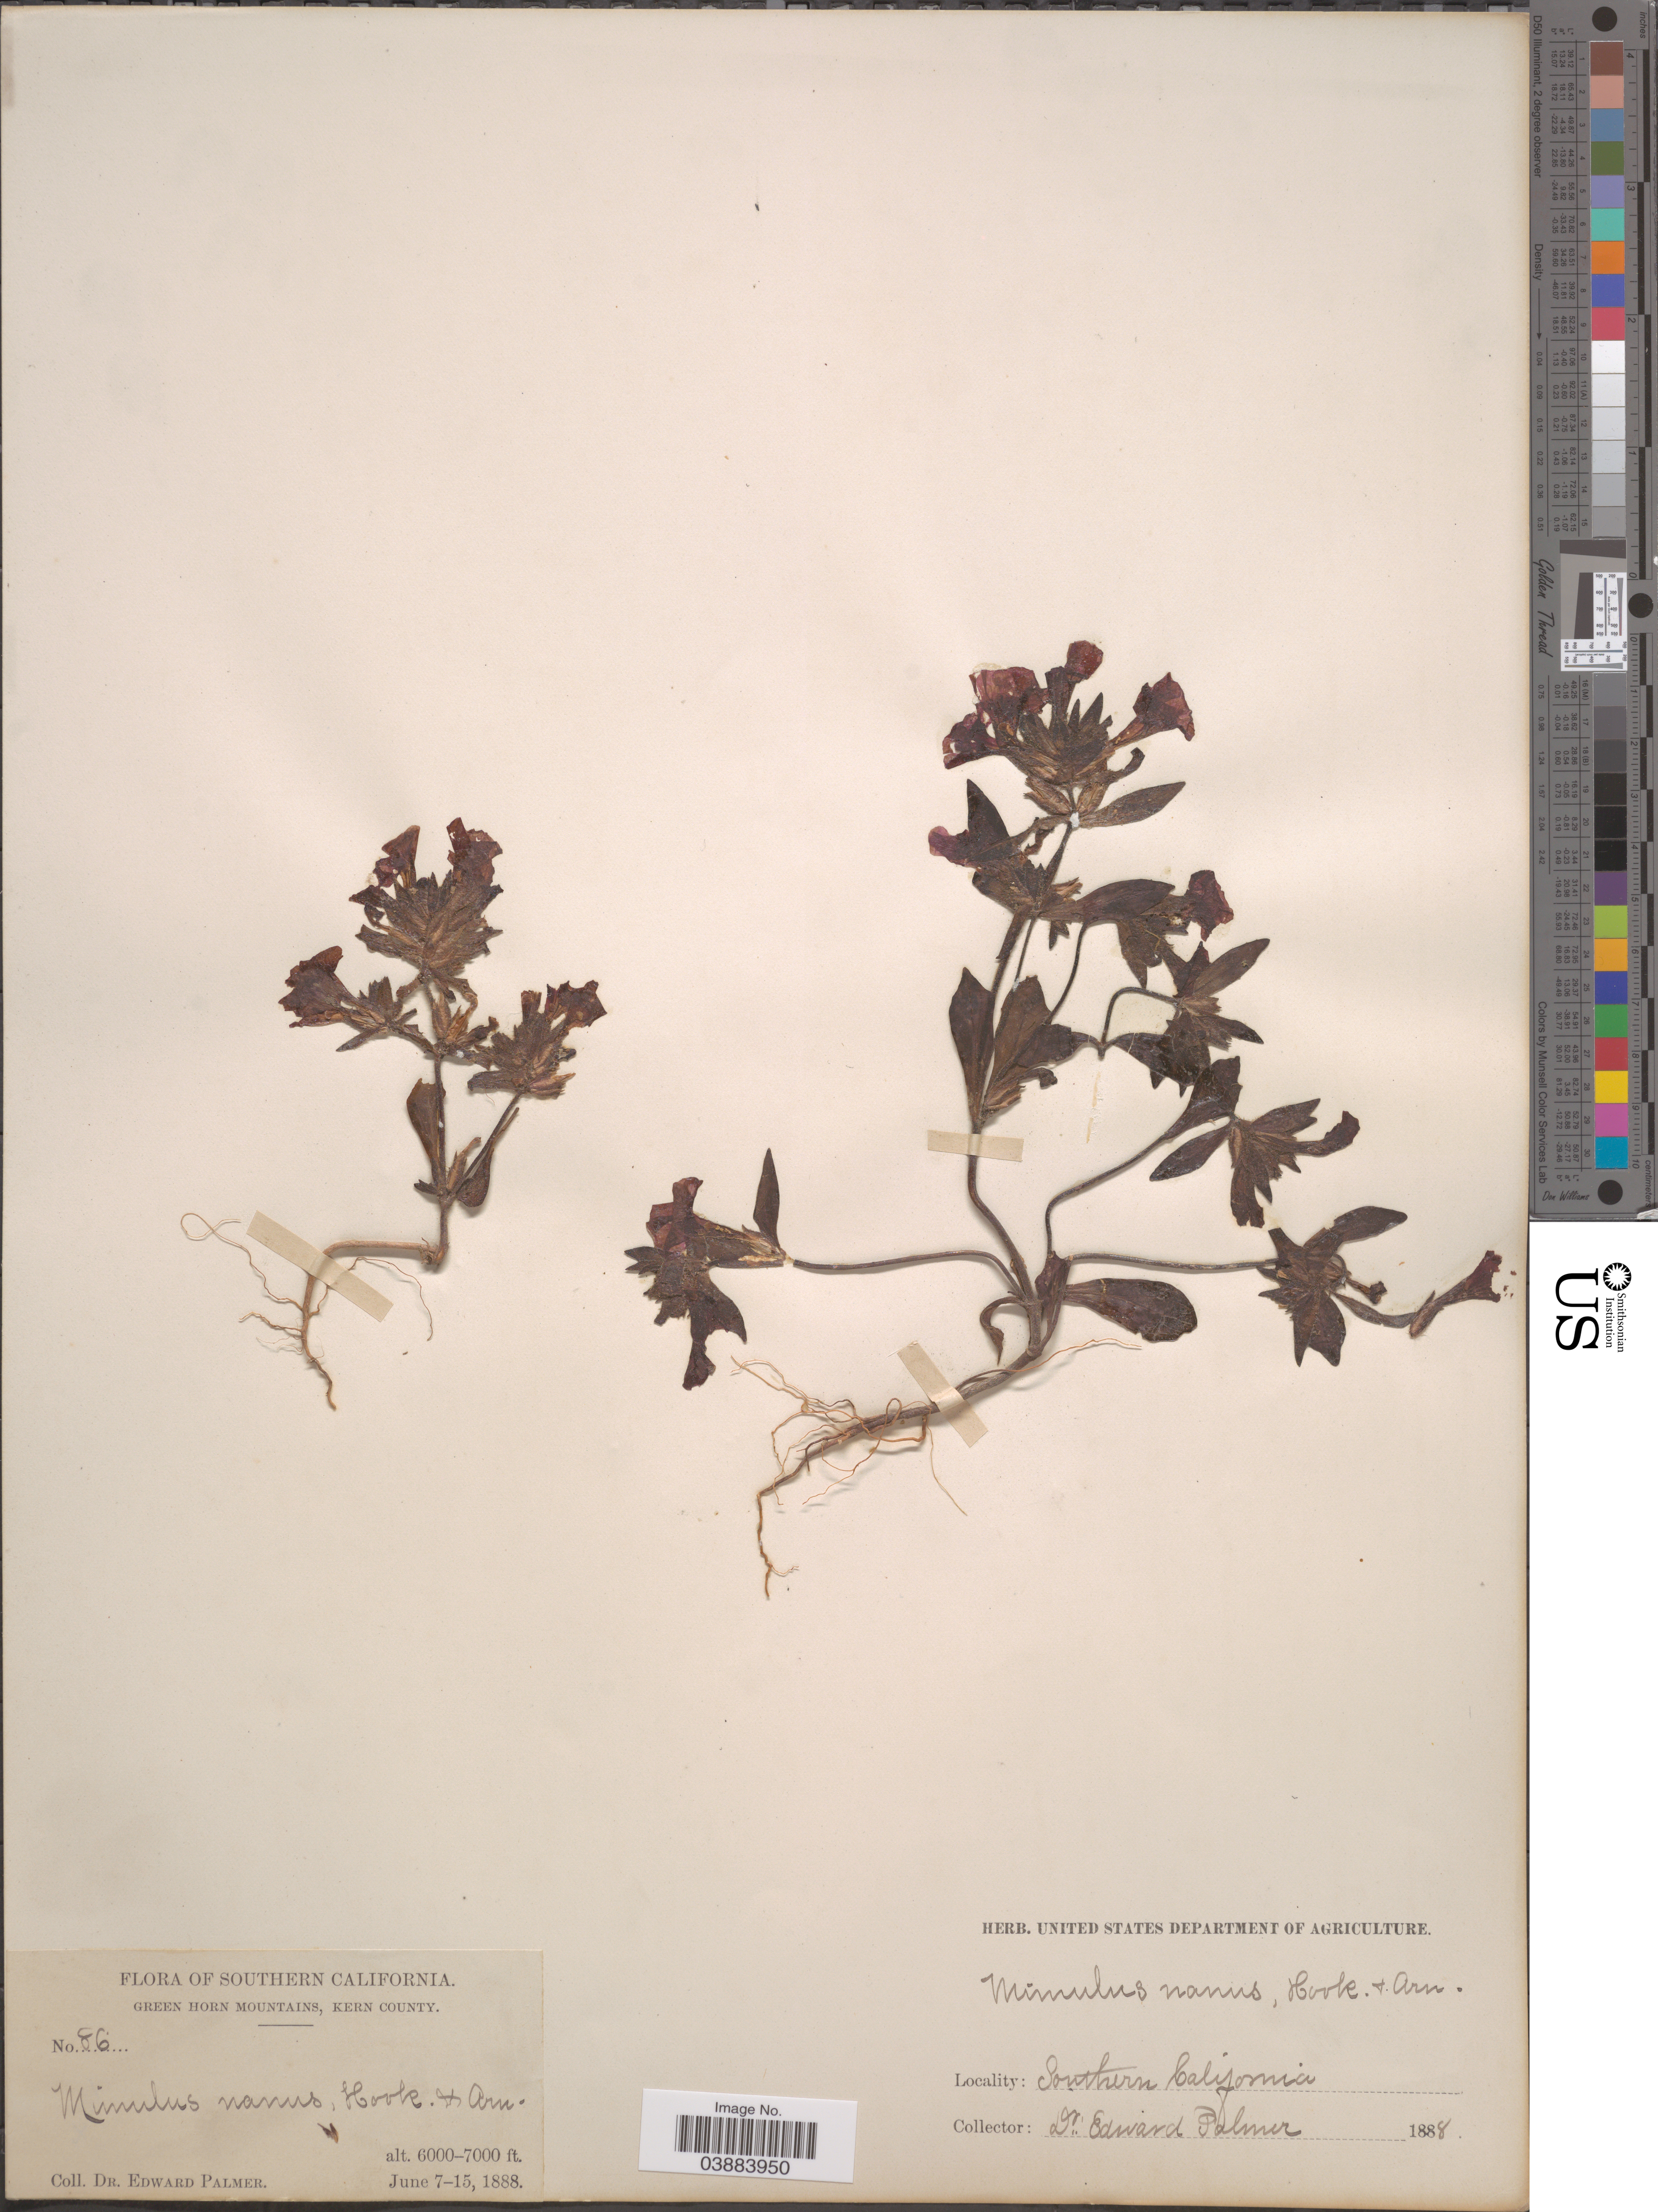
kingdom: Plantae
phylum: Tracheophyta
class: Magnoliopsida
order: Lamiales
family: Phrymaceae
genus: Eunanus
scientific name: Eunanus tolmiei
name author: Benth.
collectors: E. Palmer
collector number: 86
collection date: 1888-06-07/1888-06-15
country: United States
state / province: California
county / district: Kern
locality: Southern California. Green Horn Mountains, Kern County.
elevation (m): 1829